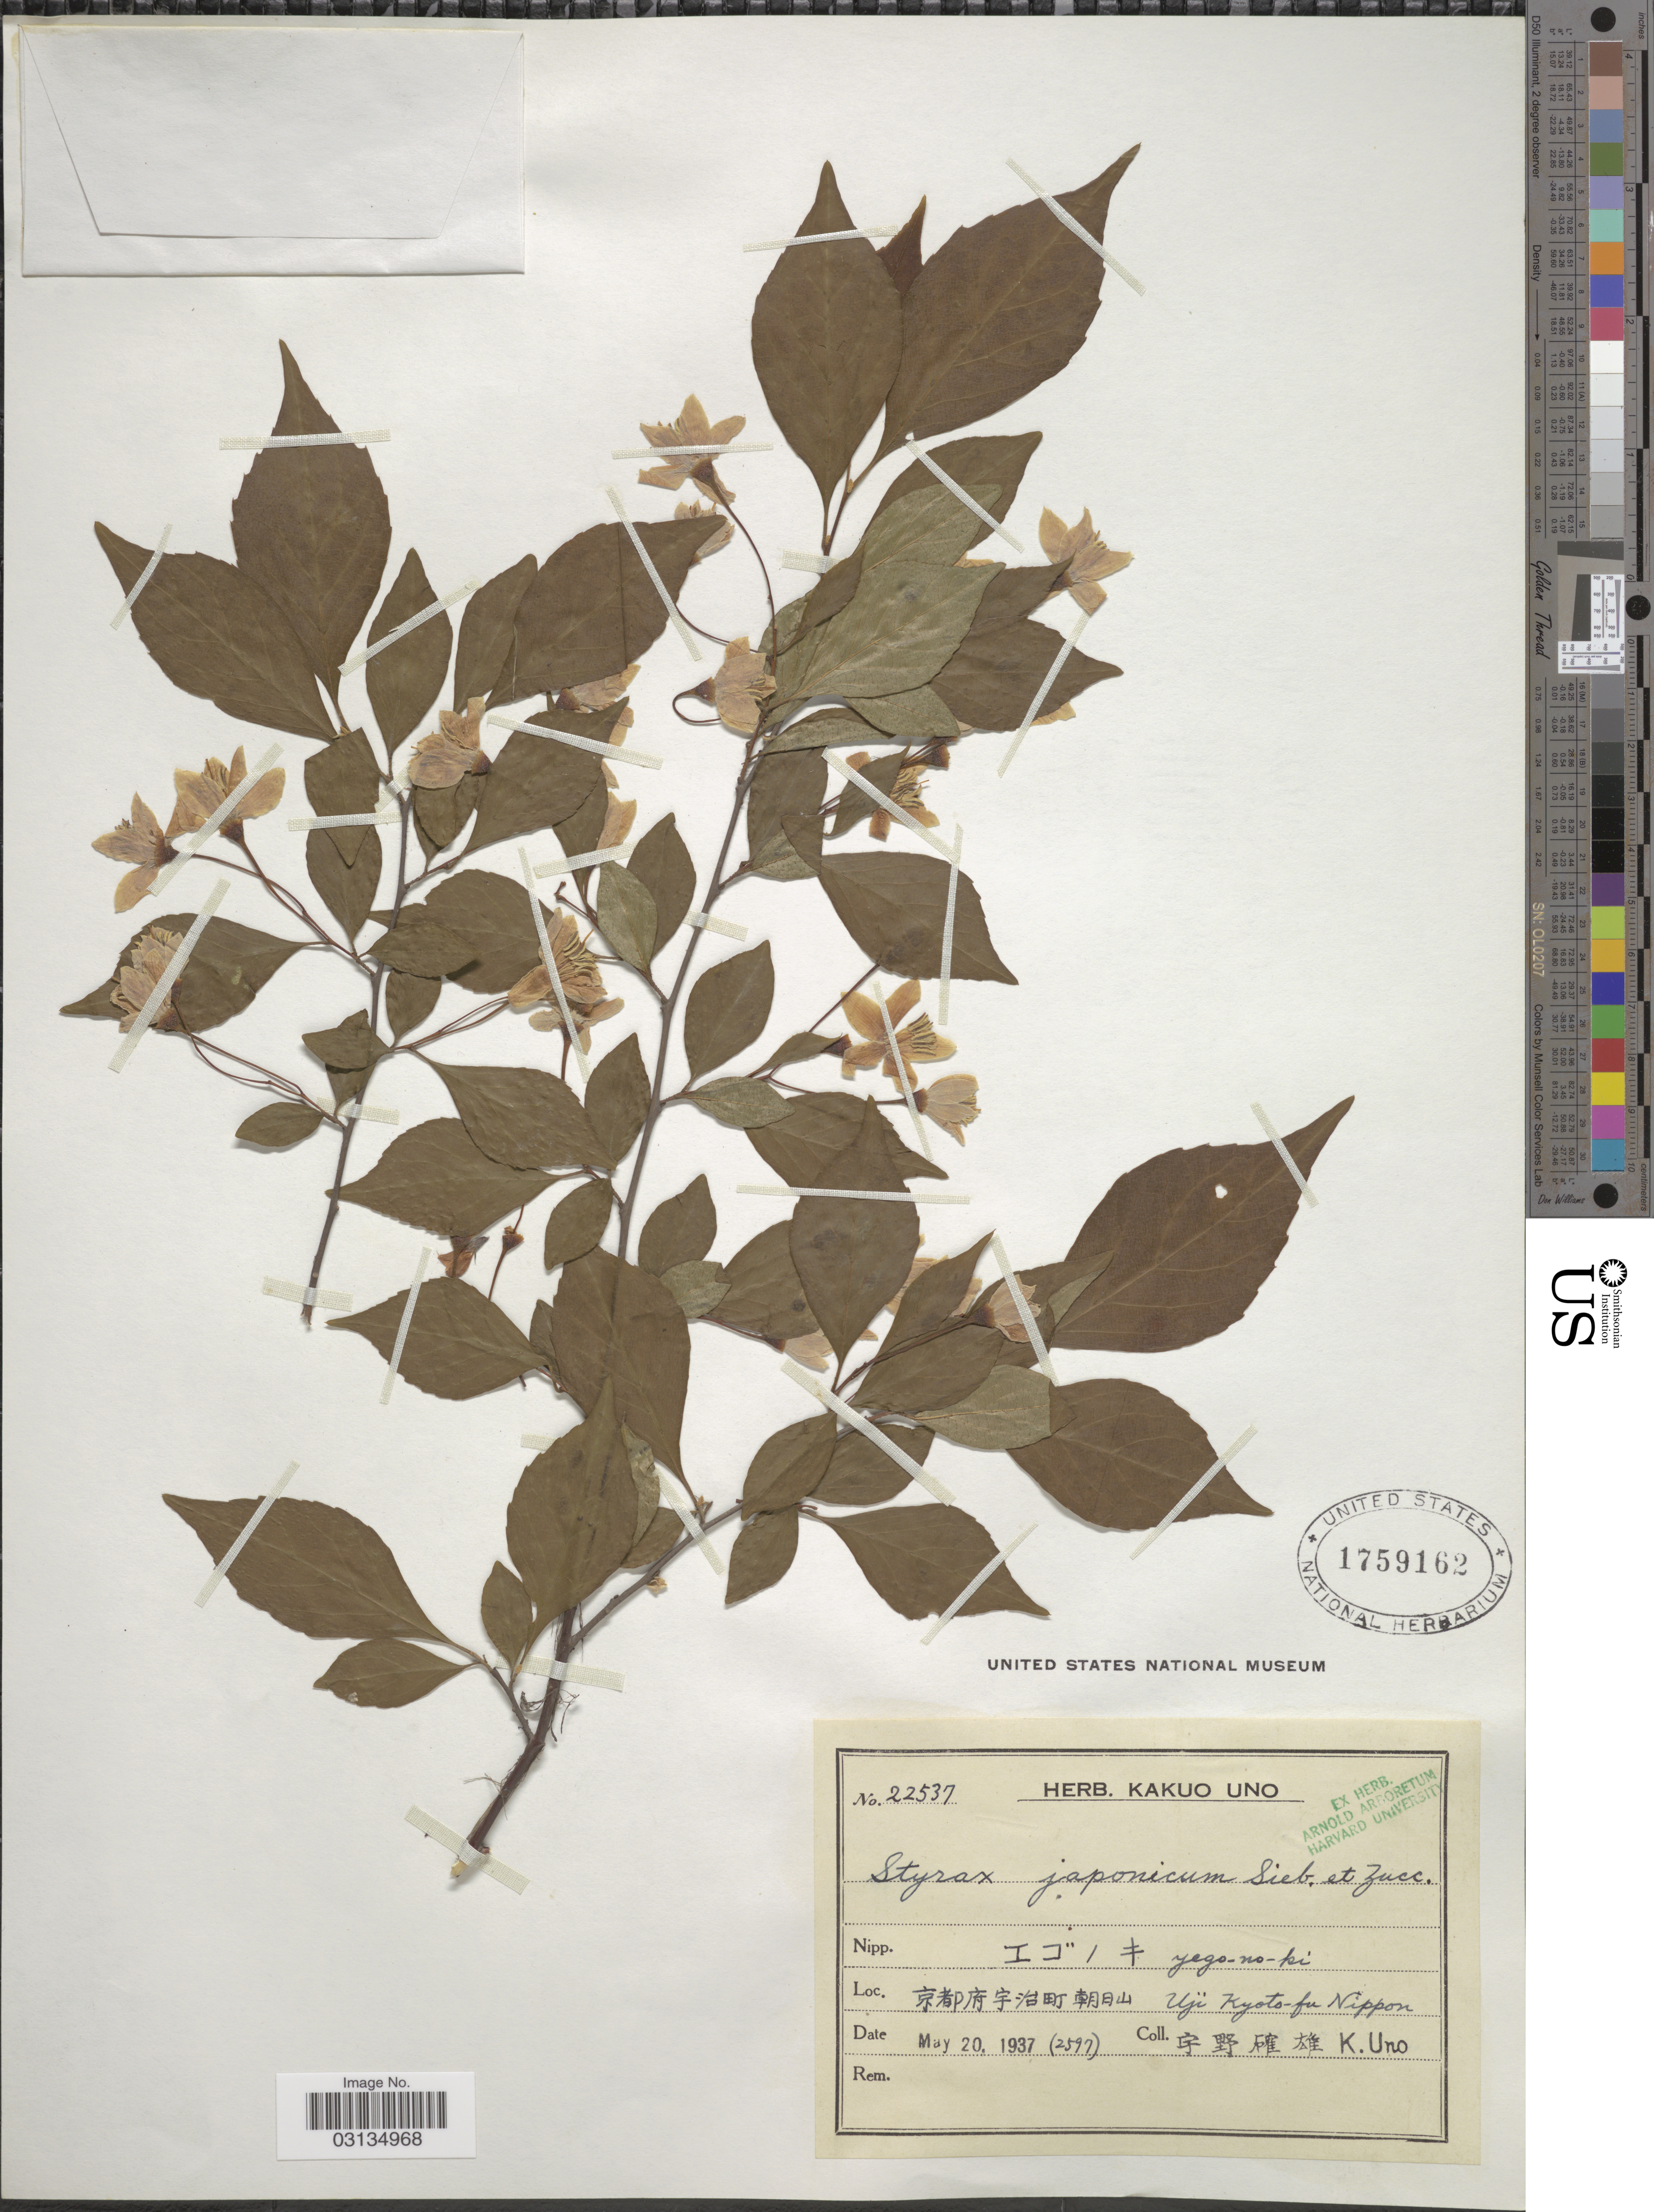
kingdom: Plantae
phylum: Tracheophyta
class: Magnoliopsida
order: Ericales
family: Styracaceae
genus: Styrax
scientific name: Styrax japonicus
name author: Siebold & Zucc.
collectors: K. Uno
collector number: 22537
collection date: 1937-05-20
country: Japan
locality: Uji Kyoto-fu Nippon.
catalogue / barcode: US 1759162